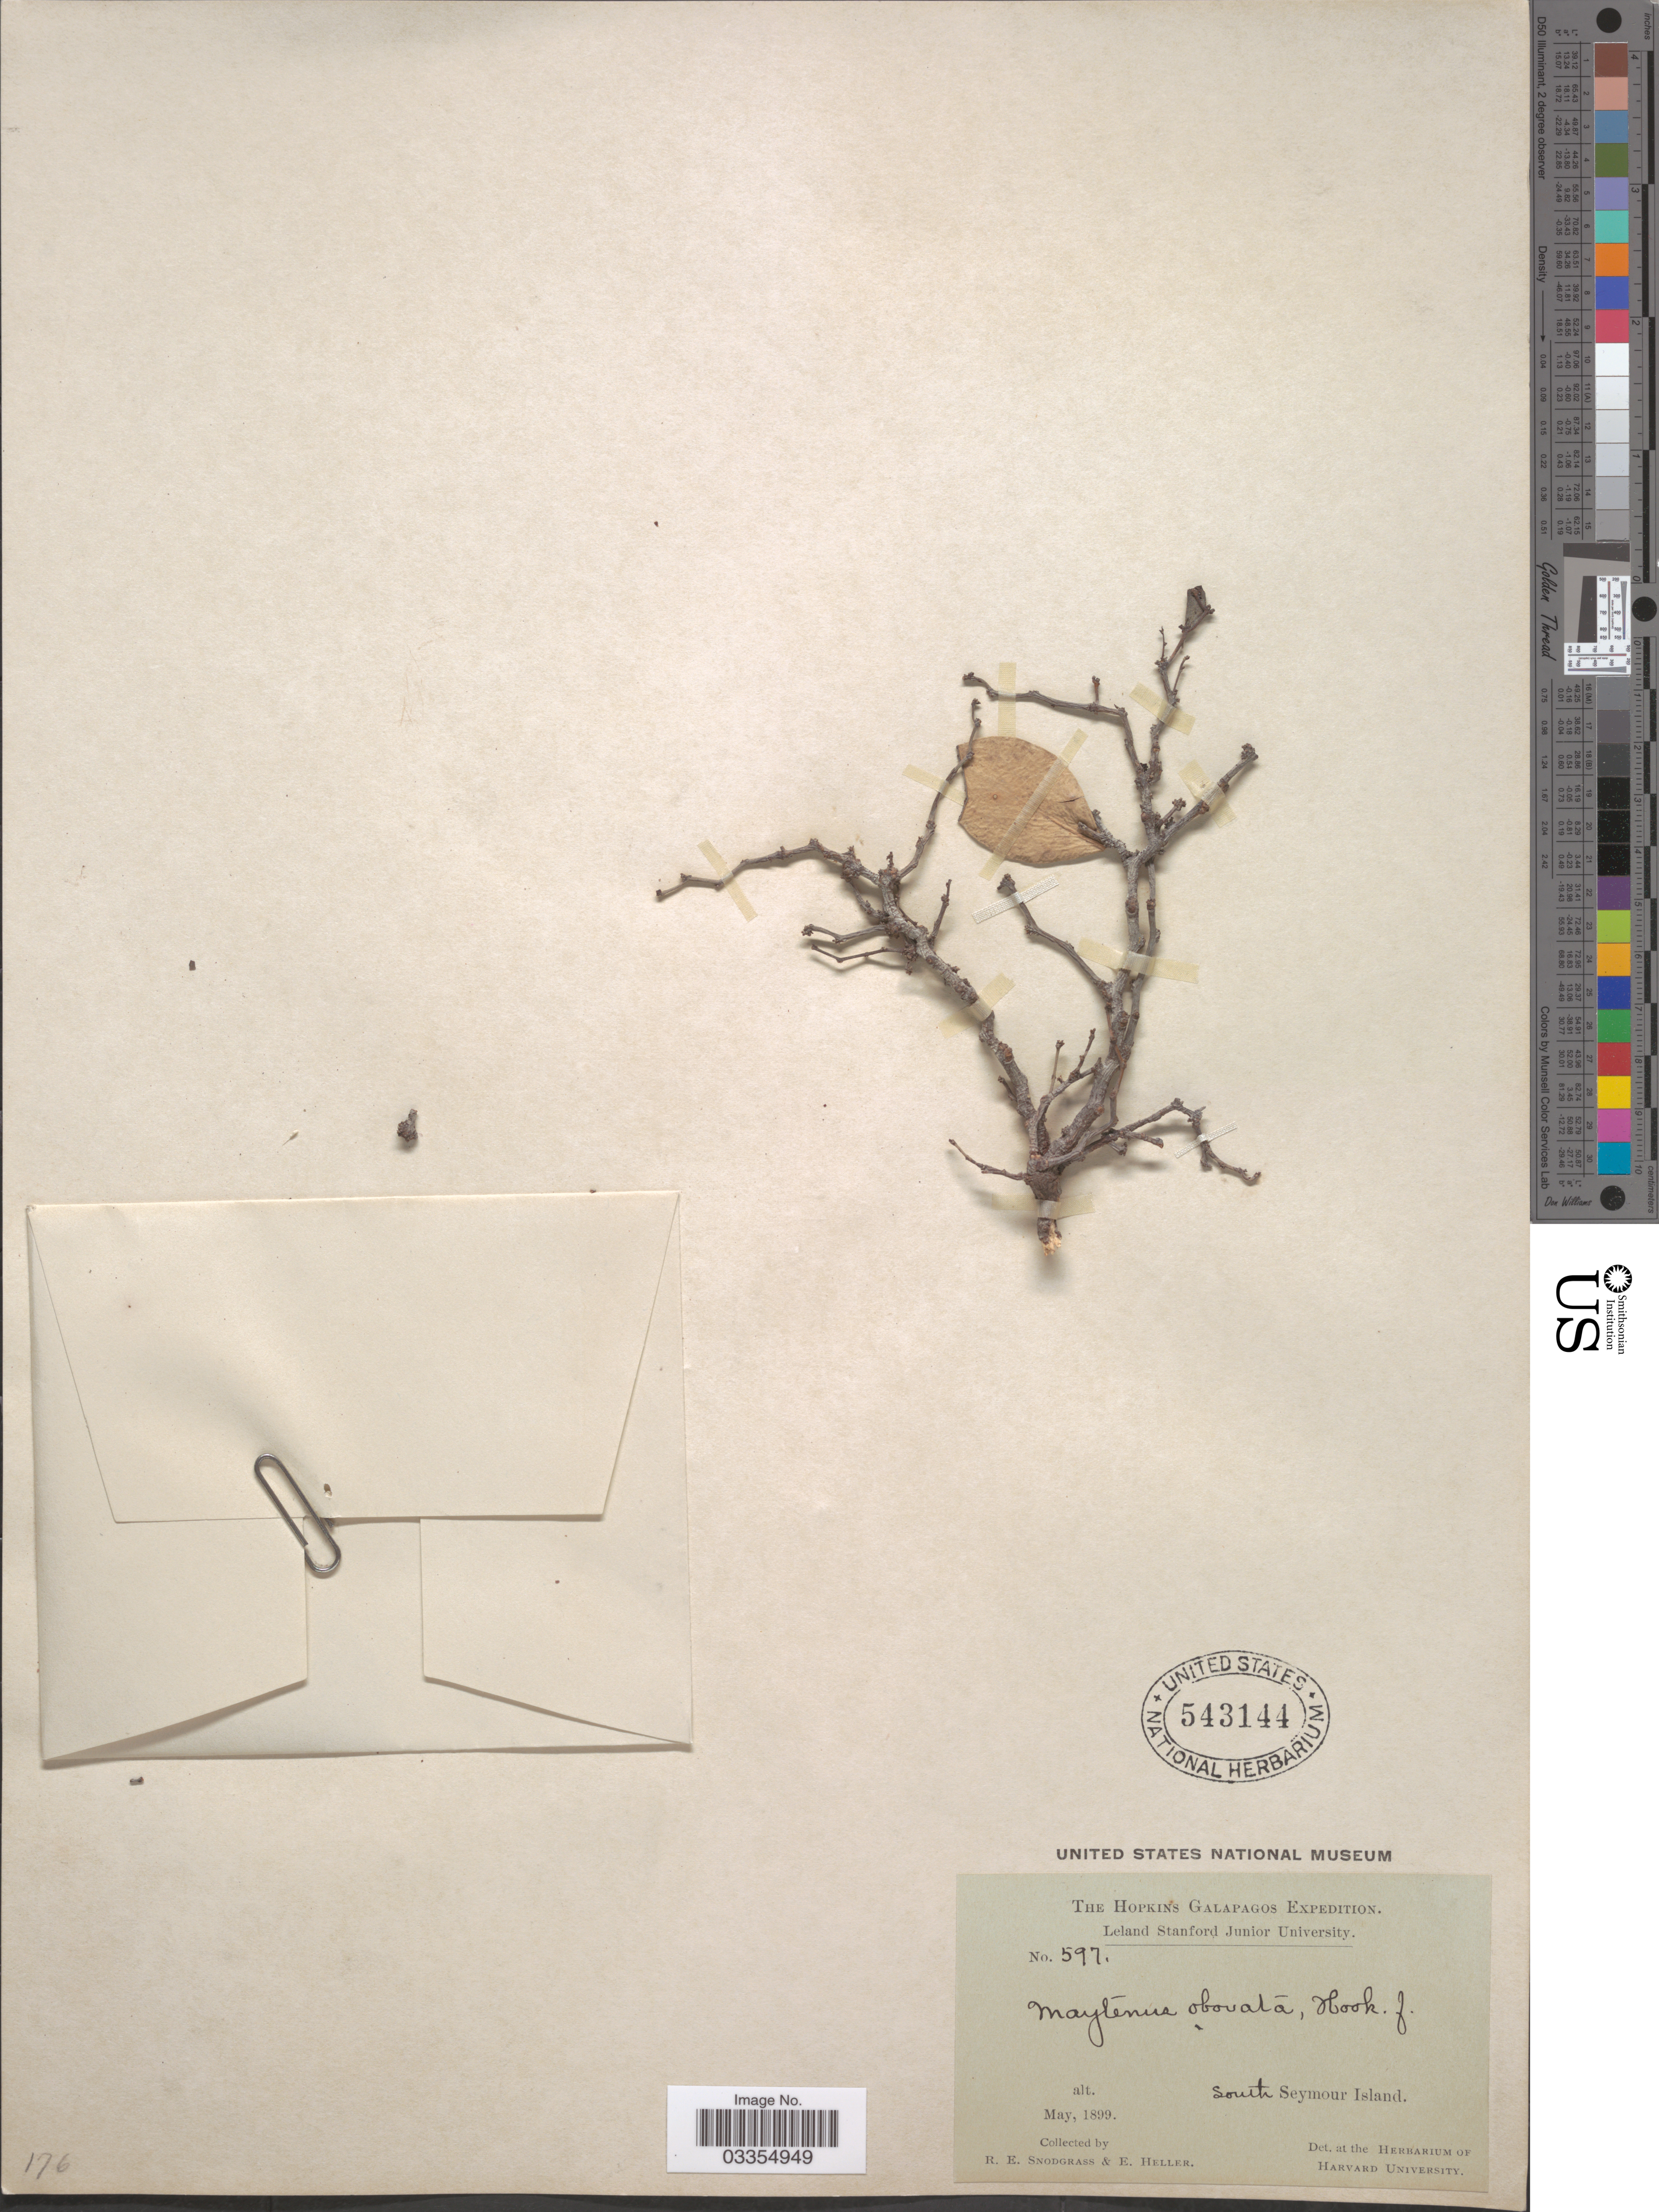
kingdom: Plantae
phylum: Tracheophyta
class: Magnoliopsida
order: Celastrales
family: Celastraceae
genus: Tricerma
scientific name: Tricerma orbiculare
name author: (Humb. & Bonpl. ex Schult.) Lundell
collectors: R. E. Snodgrass & E. Heller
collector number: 597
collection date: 1899-05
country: Ecuador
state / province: Colón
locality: Galapagos [unsure placement]. South Seymour Island.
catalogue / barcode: US 543144